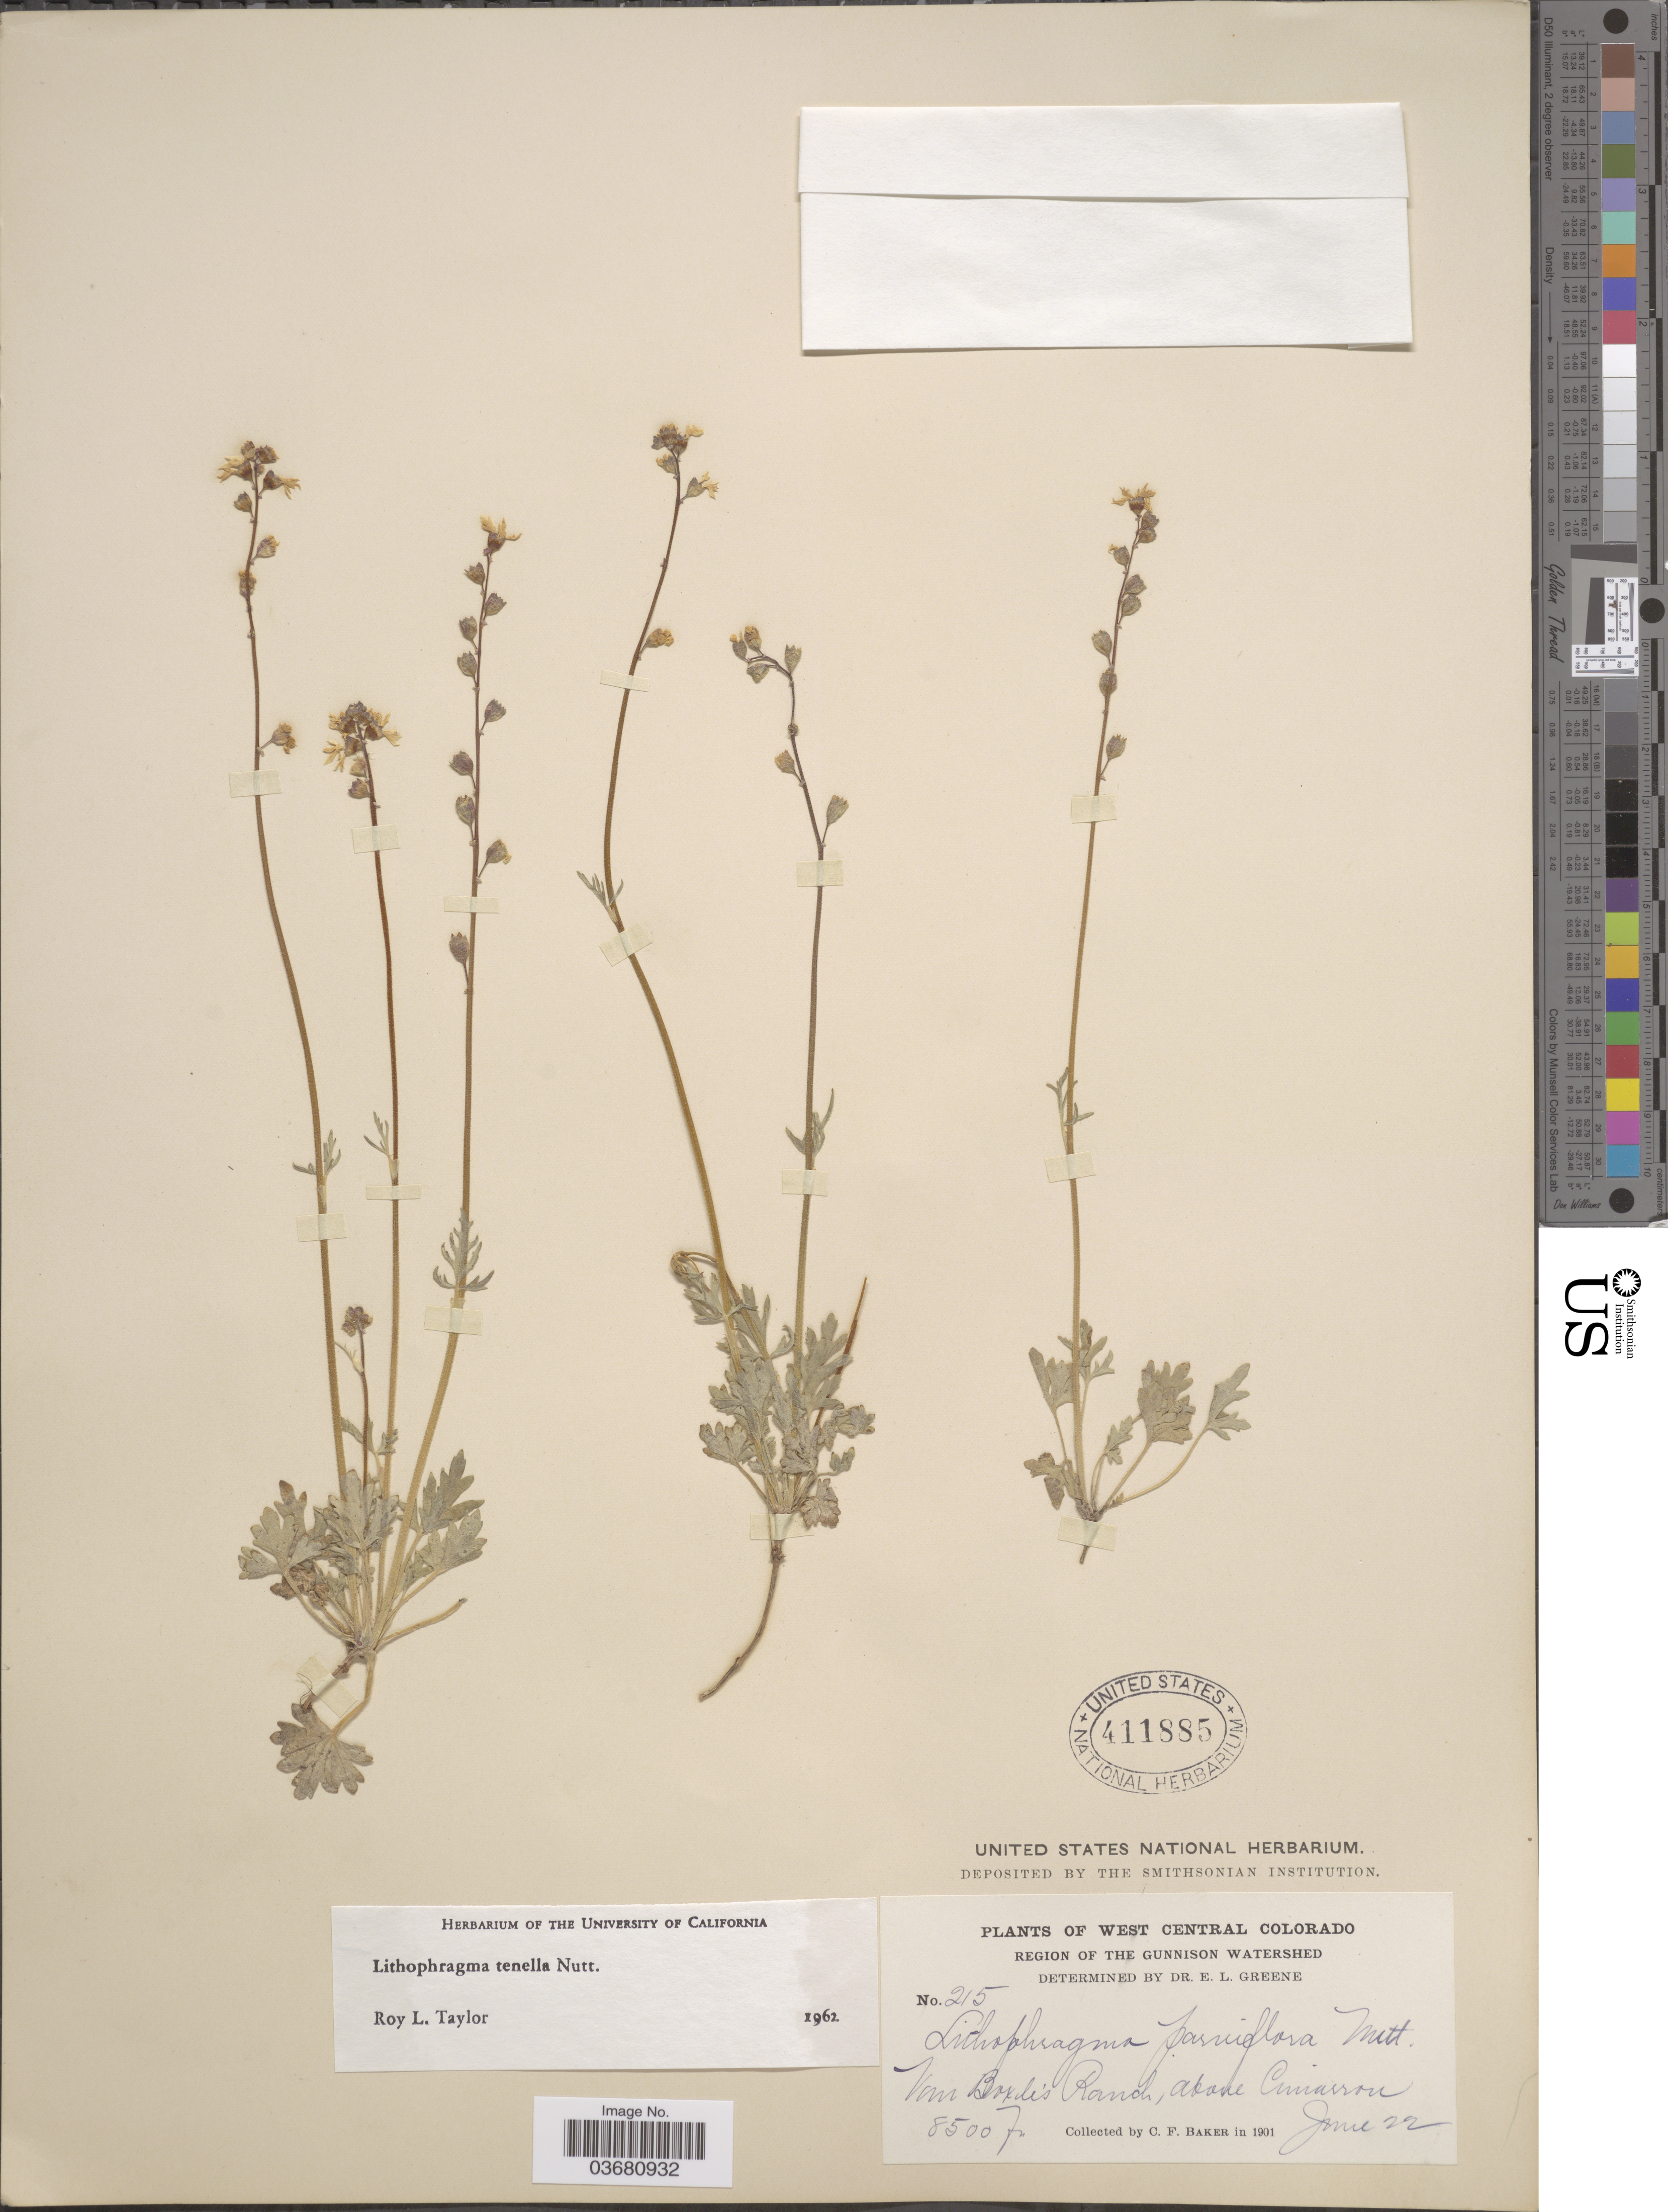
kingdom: Plantae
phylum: Tracheophyta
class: Magnoliopsida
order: Saxifragales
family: Saxifragaceae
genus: Lithophragma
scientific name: Lithophragma tenellum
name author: Nutt.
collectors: C. F. Baker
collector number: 215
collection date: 1901-06-22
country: United States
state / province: Colorado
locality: West Central Colorado. Region of the Gunnison Watershed. Van Boxile's Ranch, above Cimarron.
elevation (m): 2591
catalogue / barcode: US 411885